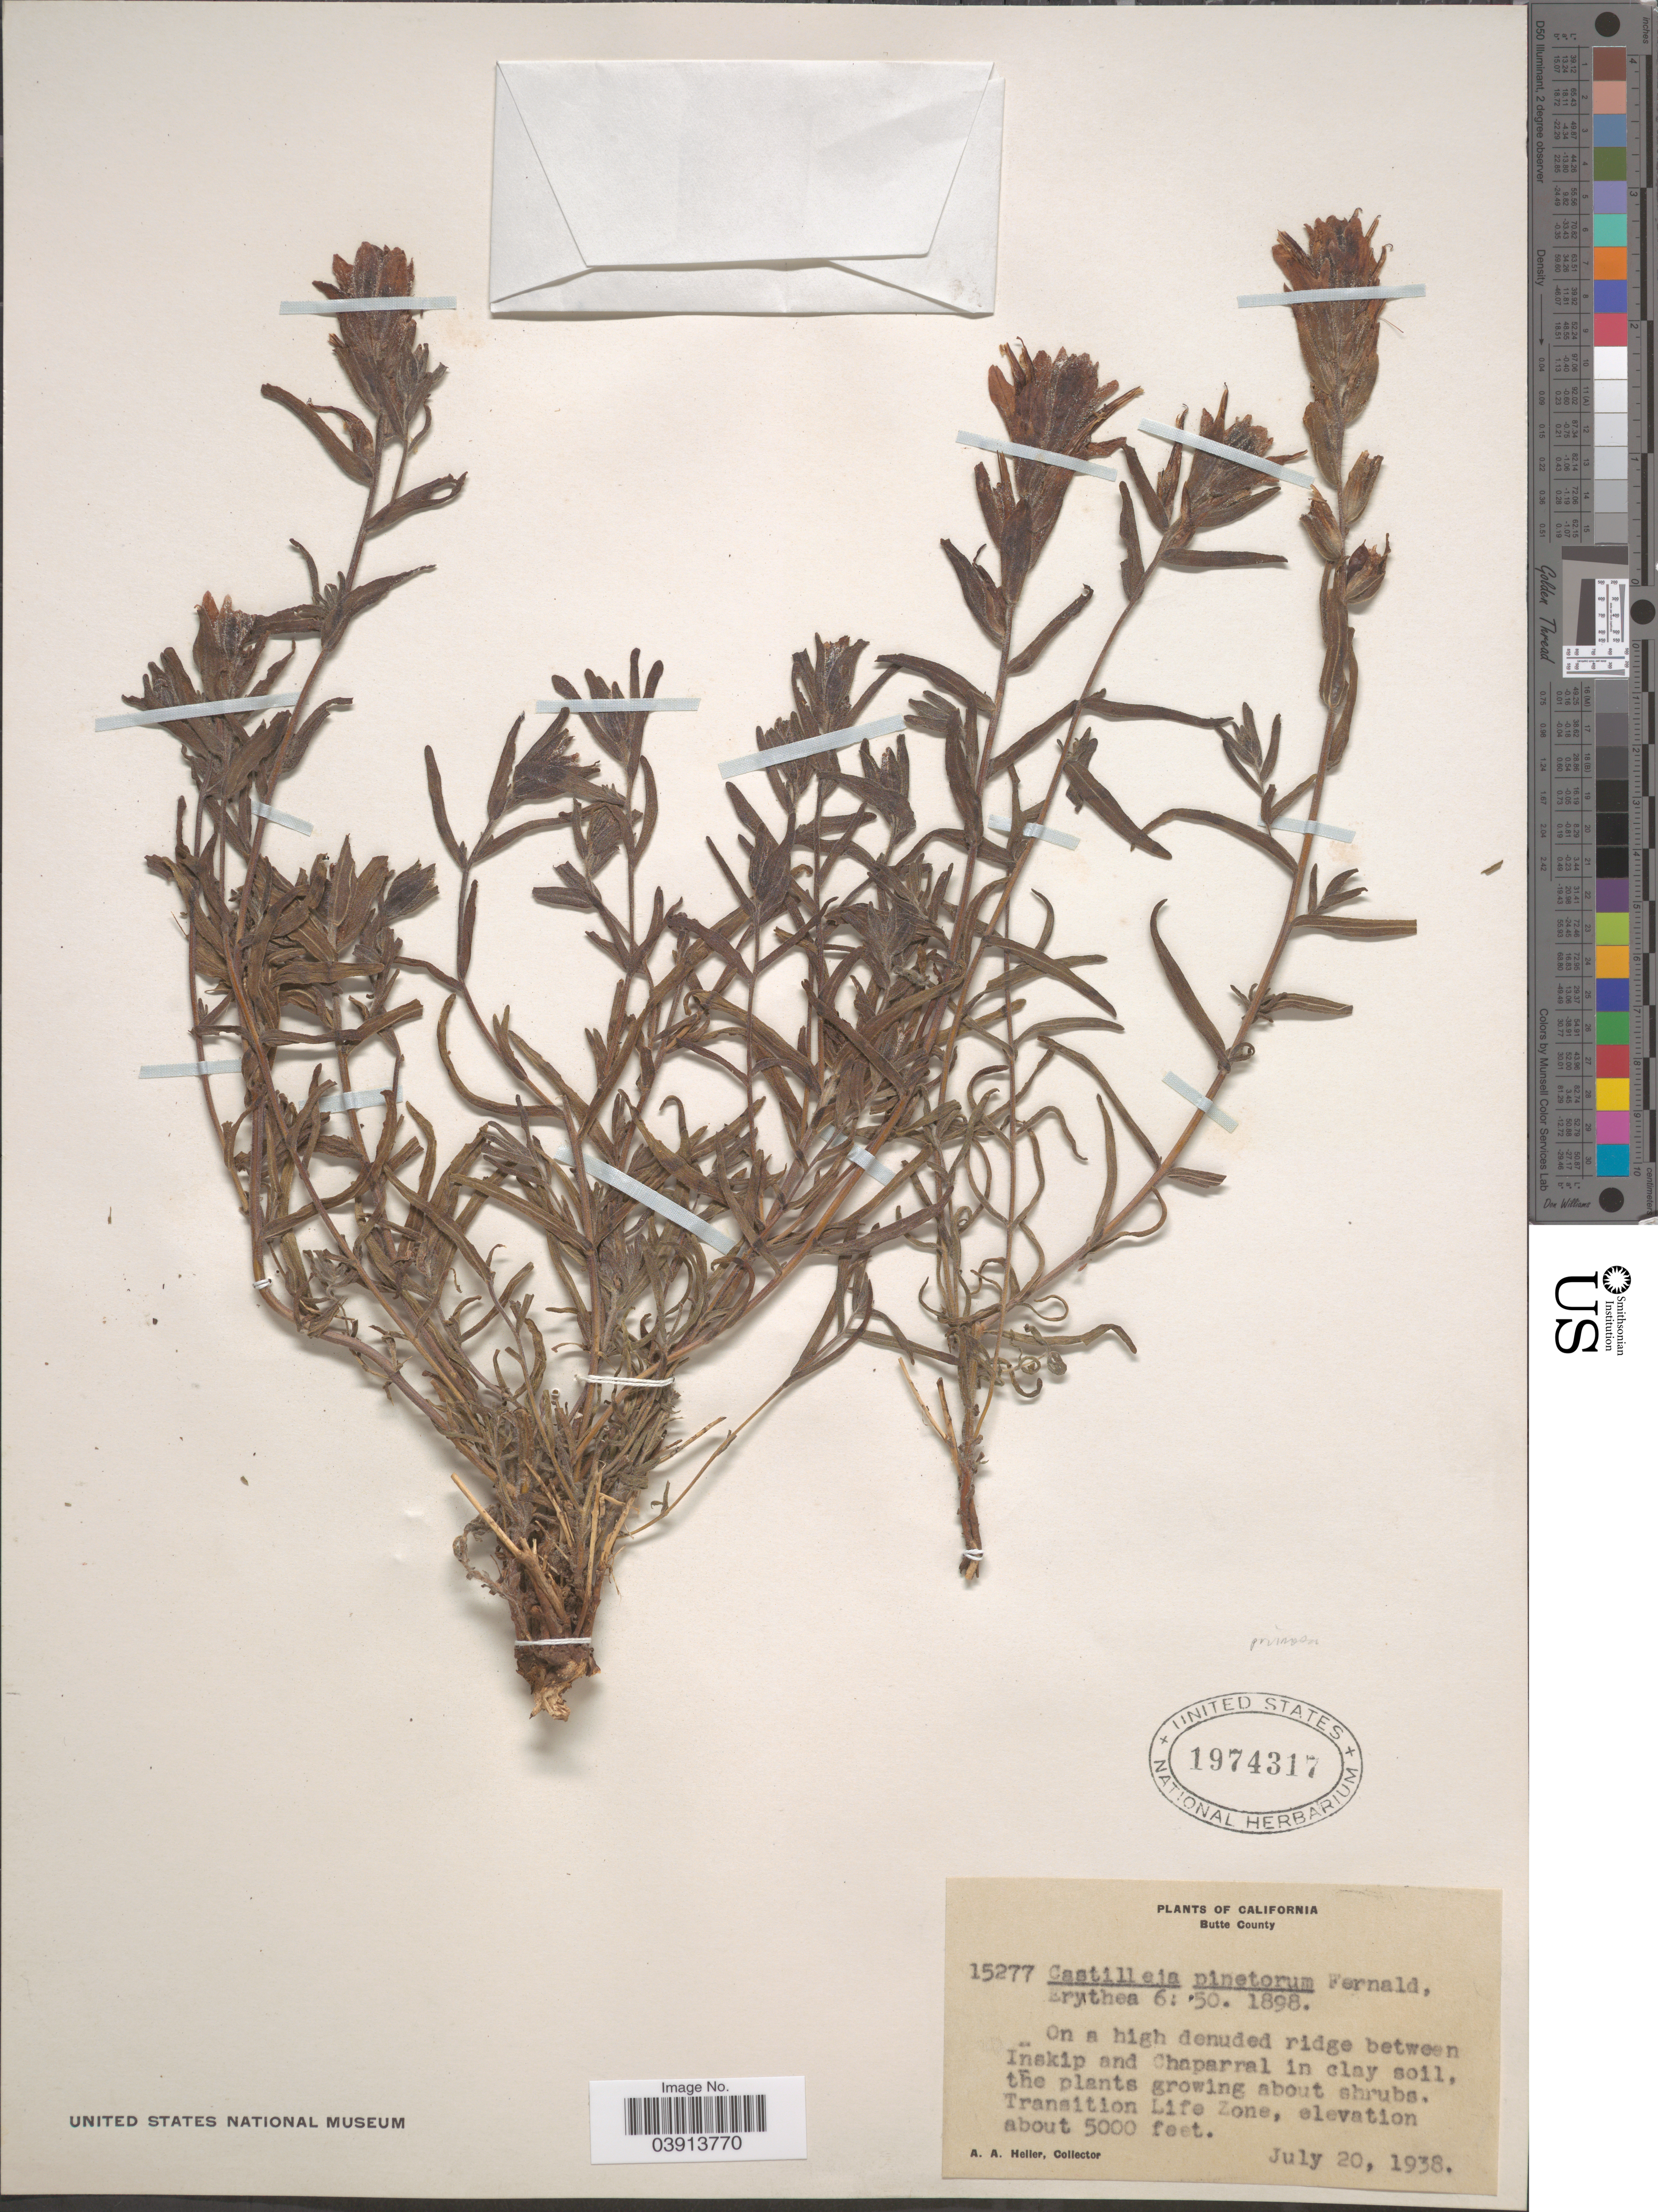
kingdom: Plantae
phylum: Tracheophyta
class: Magnoliopsida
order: Lamiales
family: Orobanchaceae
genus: Castilleja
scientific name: Castilleja pruinosa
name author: Fernald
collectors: A. A. Heller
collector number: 15277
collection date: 1938-07-20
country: United States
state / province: California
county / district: Butte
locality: Butte County. On a high denuded ridge between Inskip and Chaparral in clay soil. Transistion Life Zone.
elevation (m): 1524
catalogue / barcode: US 1974317